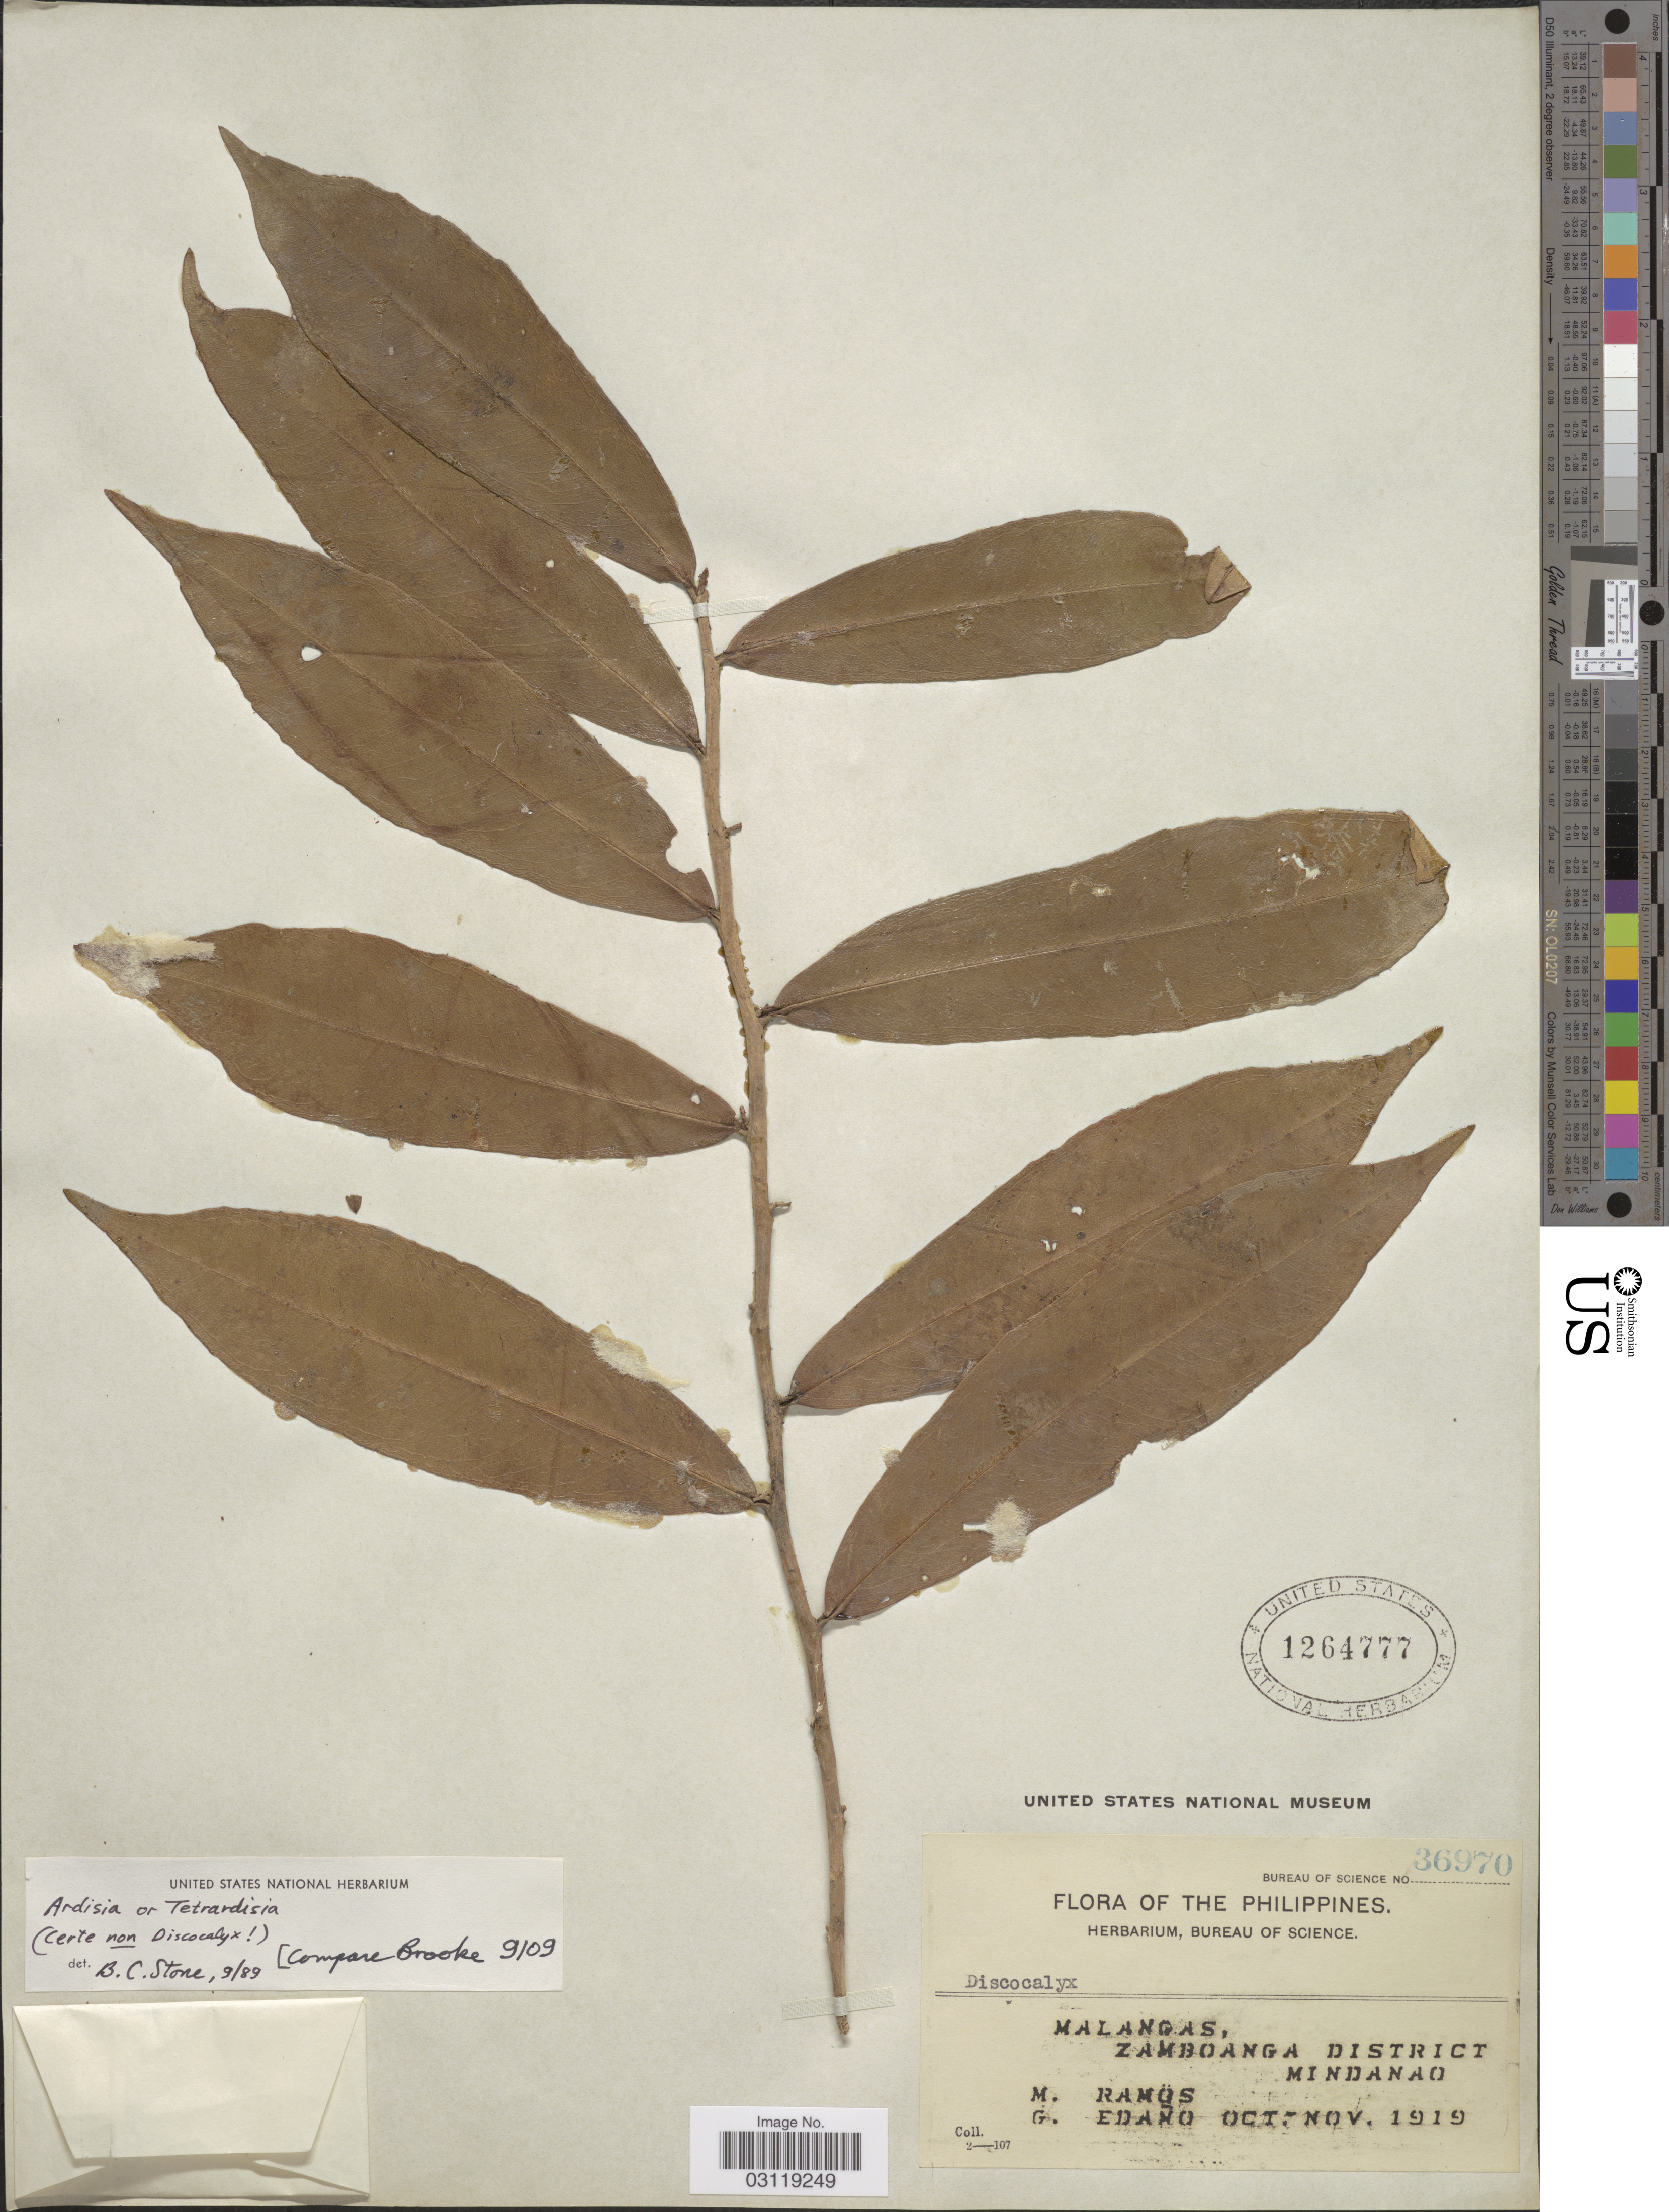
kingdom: Plantae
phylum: Tracheophyta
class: Magnoliopsida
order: Ericales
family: Primulaceae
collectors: M. Ramos & G. Edaño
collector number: Bureau of Science 36970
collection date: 1919-10/1919-11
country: Philippines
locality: Malangas, Zamboanga District, Mindanao.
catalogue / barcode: US 1264777